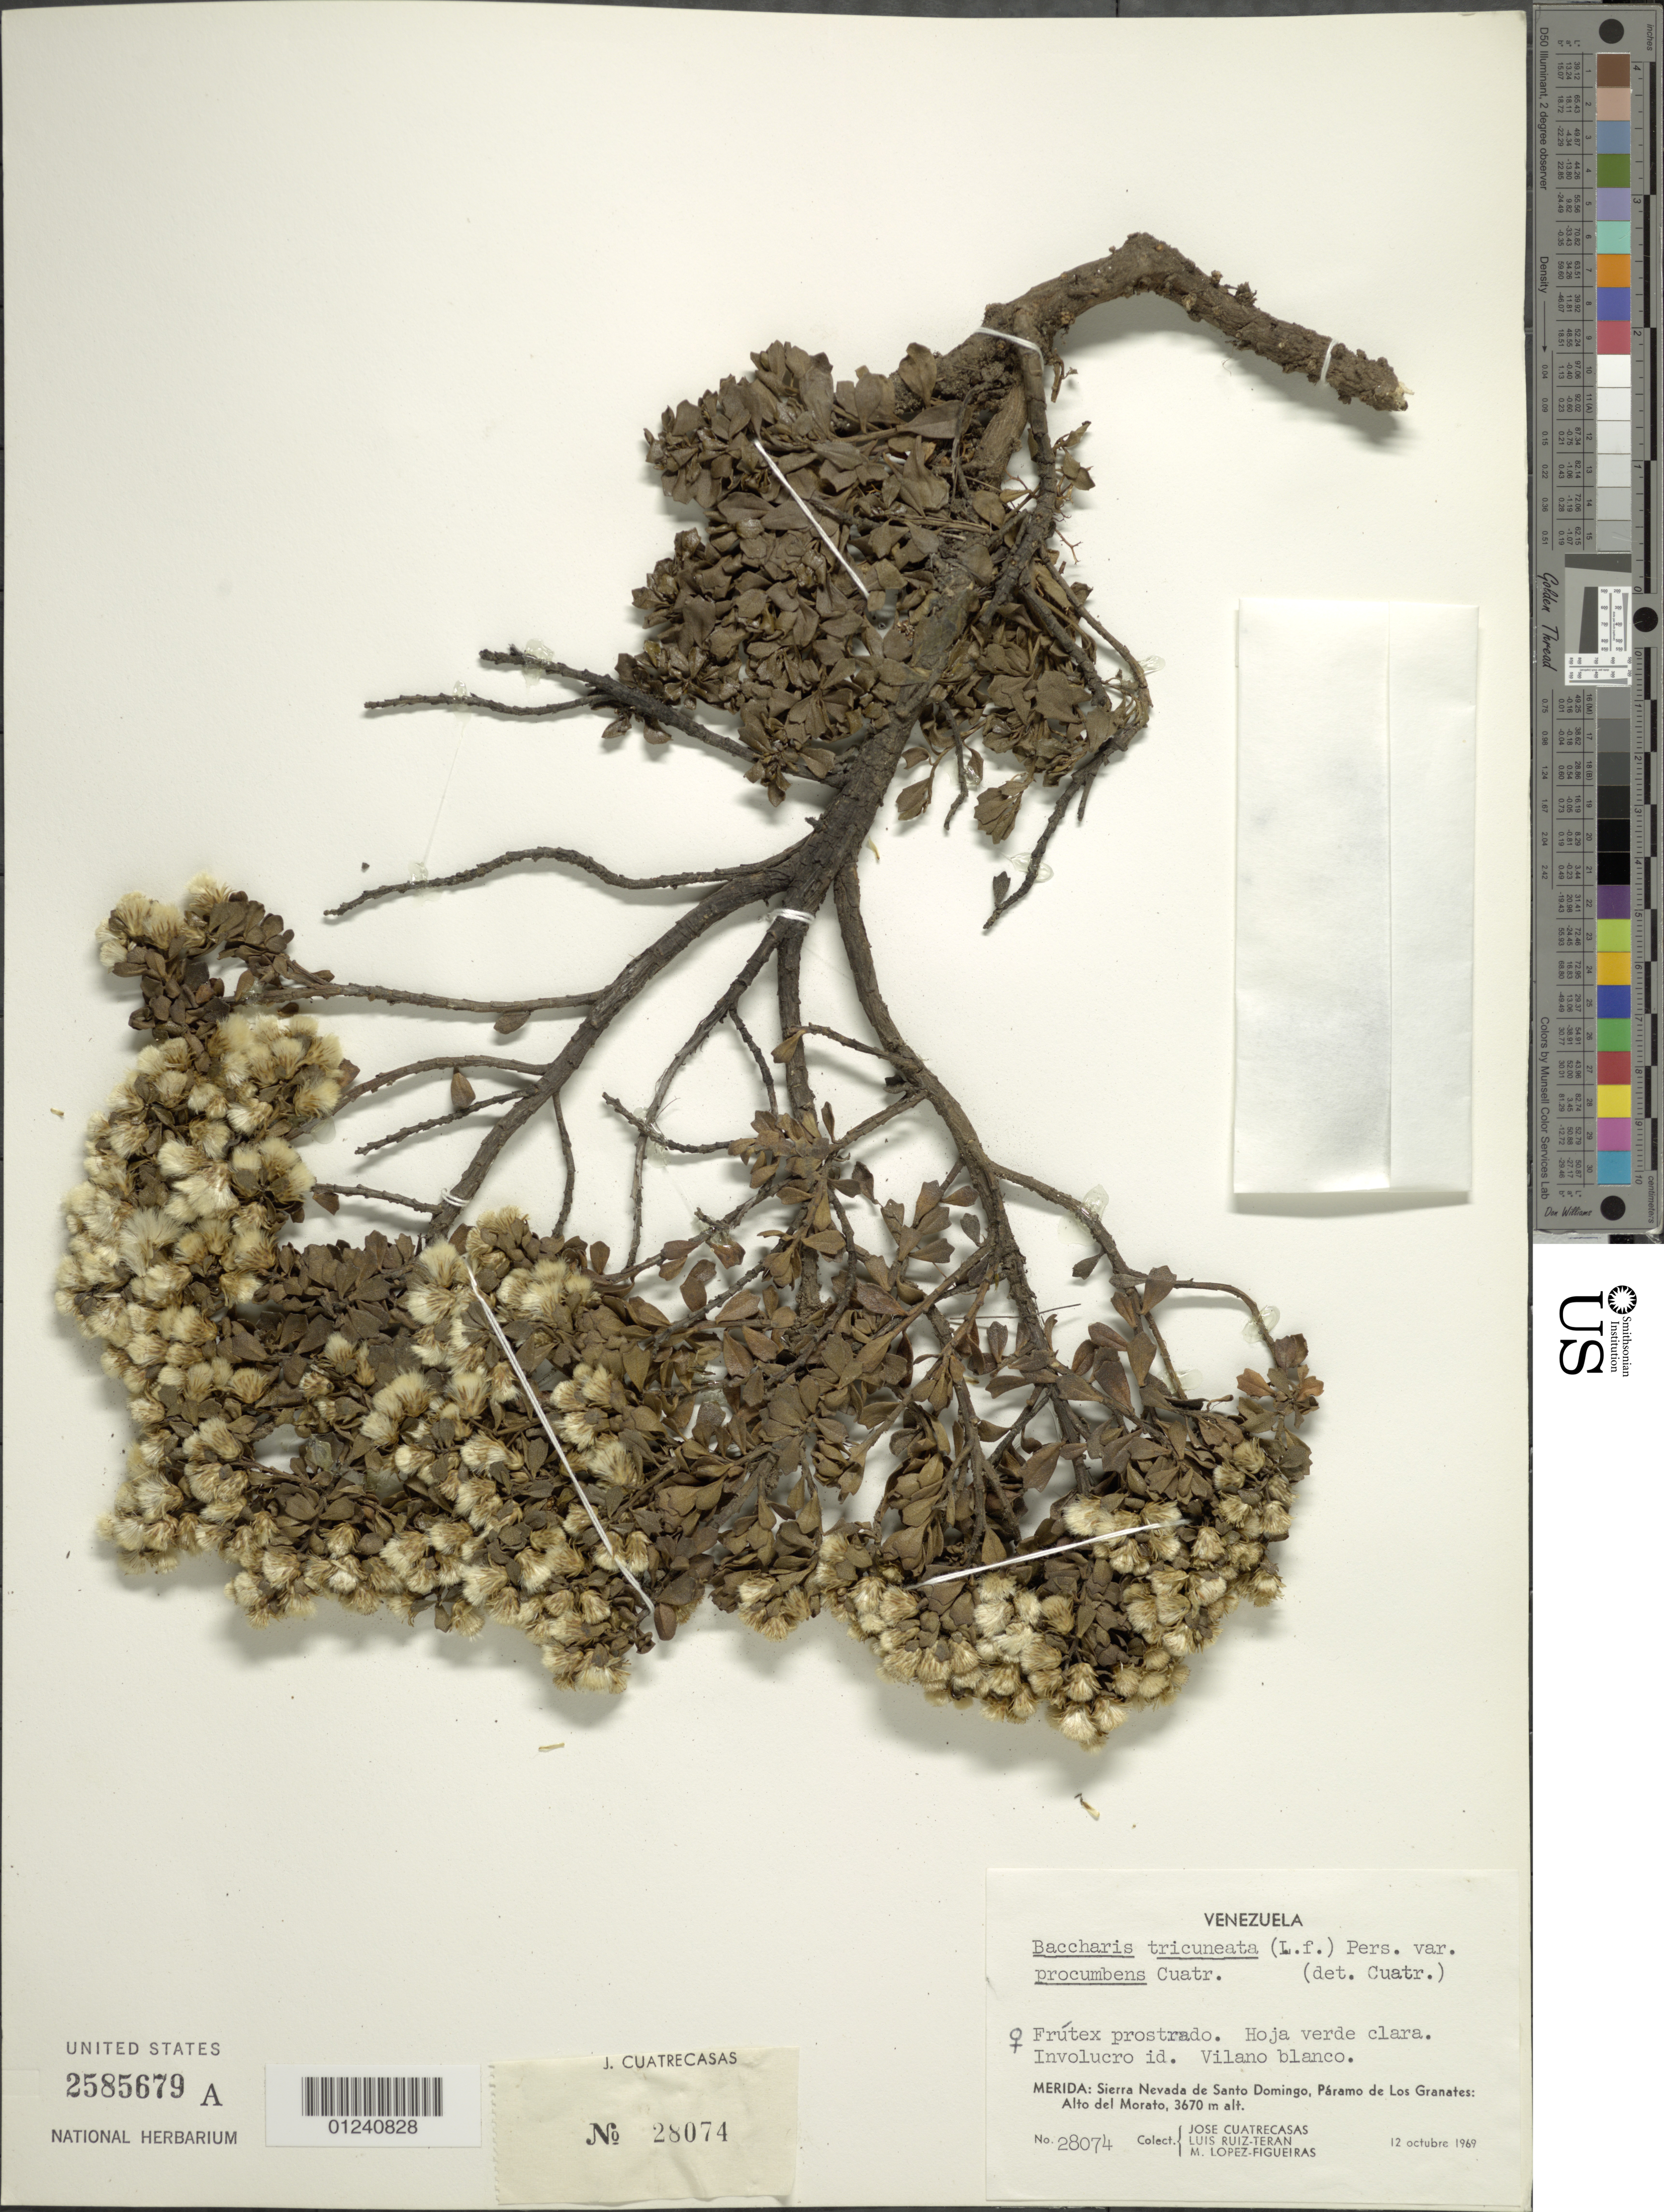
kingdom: Plantae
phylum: Tracheophyta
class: Magnoliopsida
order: Asterales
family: Asteraceae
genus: Baccharis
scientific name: Baccharis tricuneata f. procumbens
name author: Cuatrec.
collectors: J. Cuatrecasas, L. E. Ruíz-Terán & M. López Figueiras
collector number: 28074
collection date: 1969-10-12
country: Venezuela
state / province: Mérida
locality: Sierra Nevada de Santo Domingo, Paramo de Los Granates: Alto del Morato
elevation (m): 3670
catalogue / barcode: US 2585679A